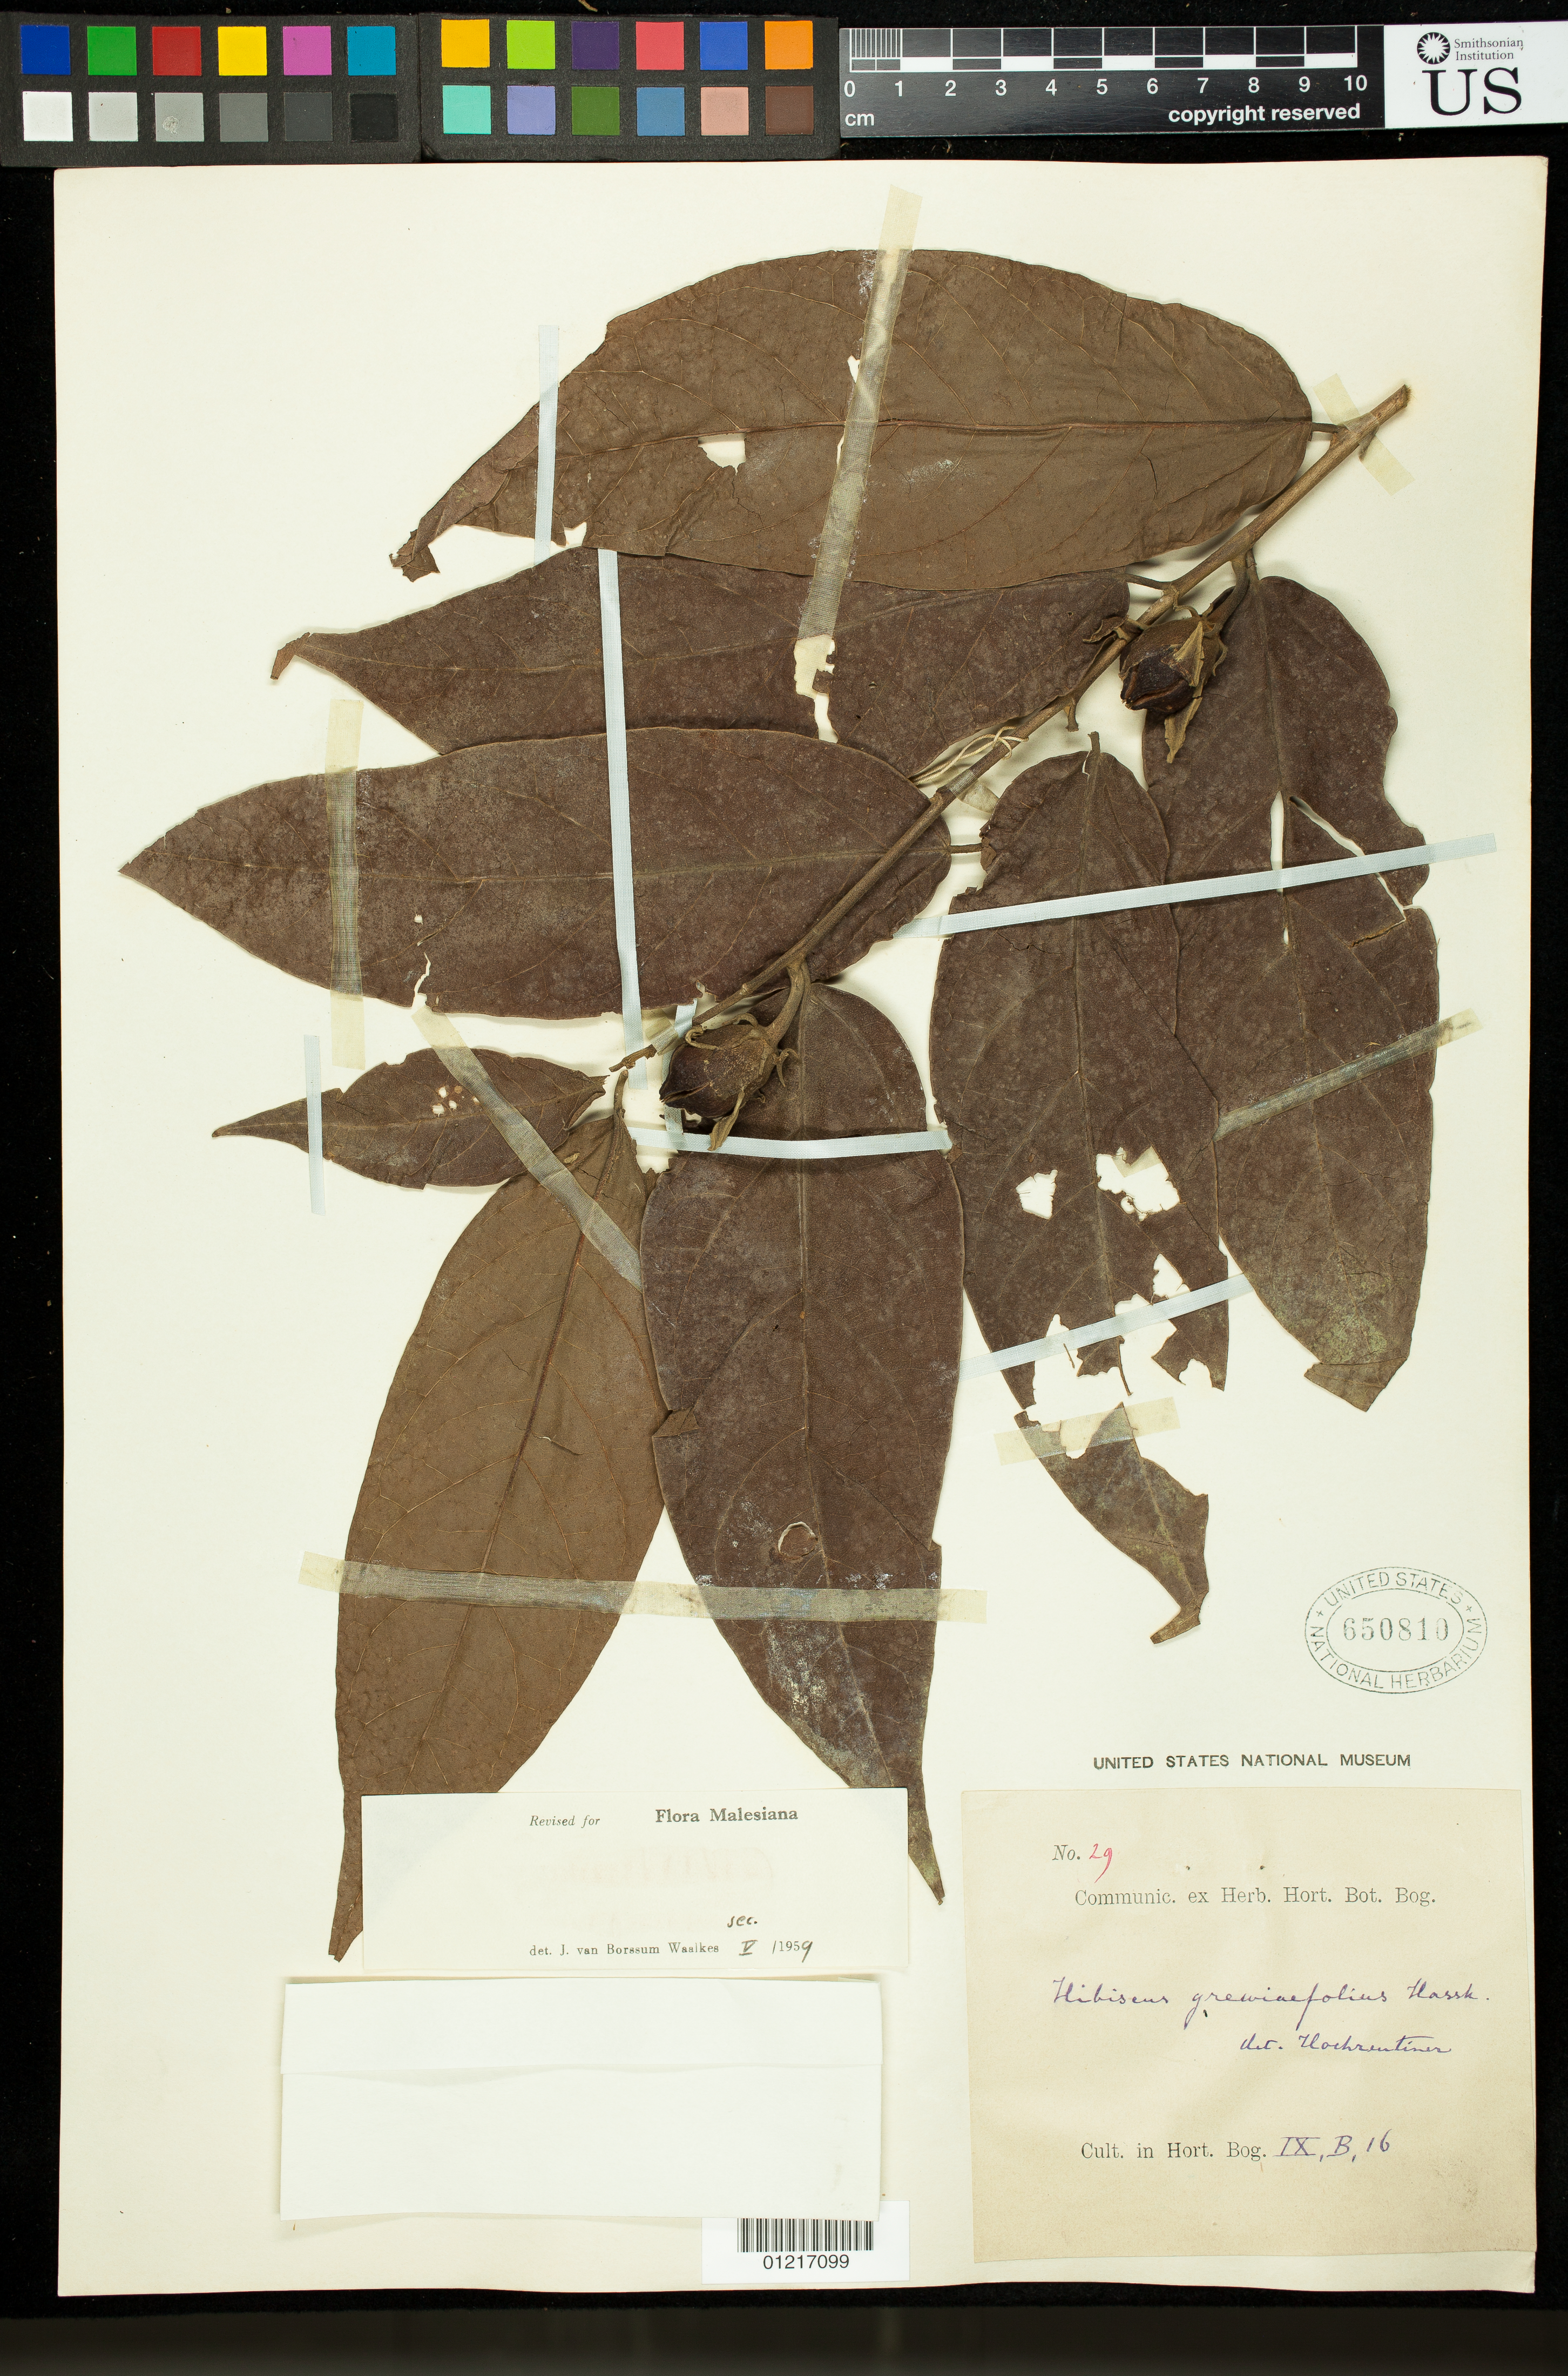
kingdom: Plantae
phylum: Tracheophyta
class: Magnoliopsida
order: Malvales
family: Malvaceae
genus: Bombycidendron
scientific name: Bombycidendron grewiifolium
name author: (Hassk.) Zoll. & Moritzi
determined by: Dorr, Laurence J., Curator (BOT), Smithsonian Institution - National Museum of Natural History (UNITED STATES)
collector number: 29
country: Indonesia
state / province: Java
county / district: Jawa Barat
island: Java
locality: Communic. ex Herb. Hort. Bot. Bog.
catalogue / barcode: US 650810